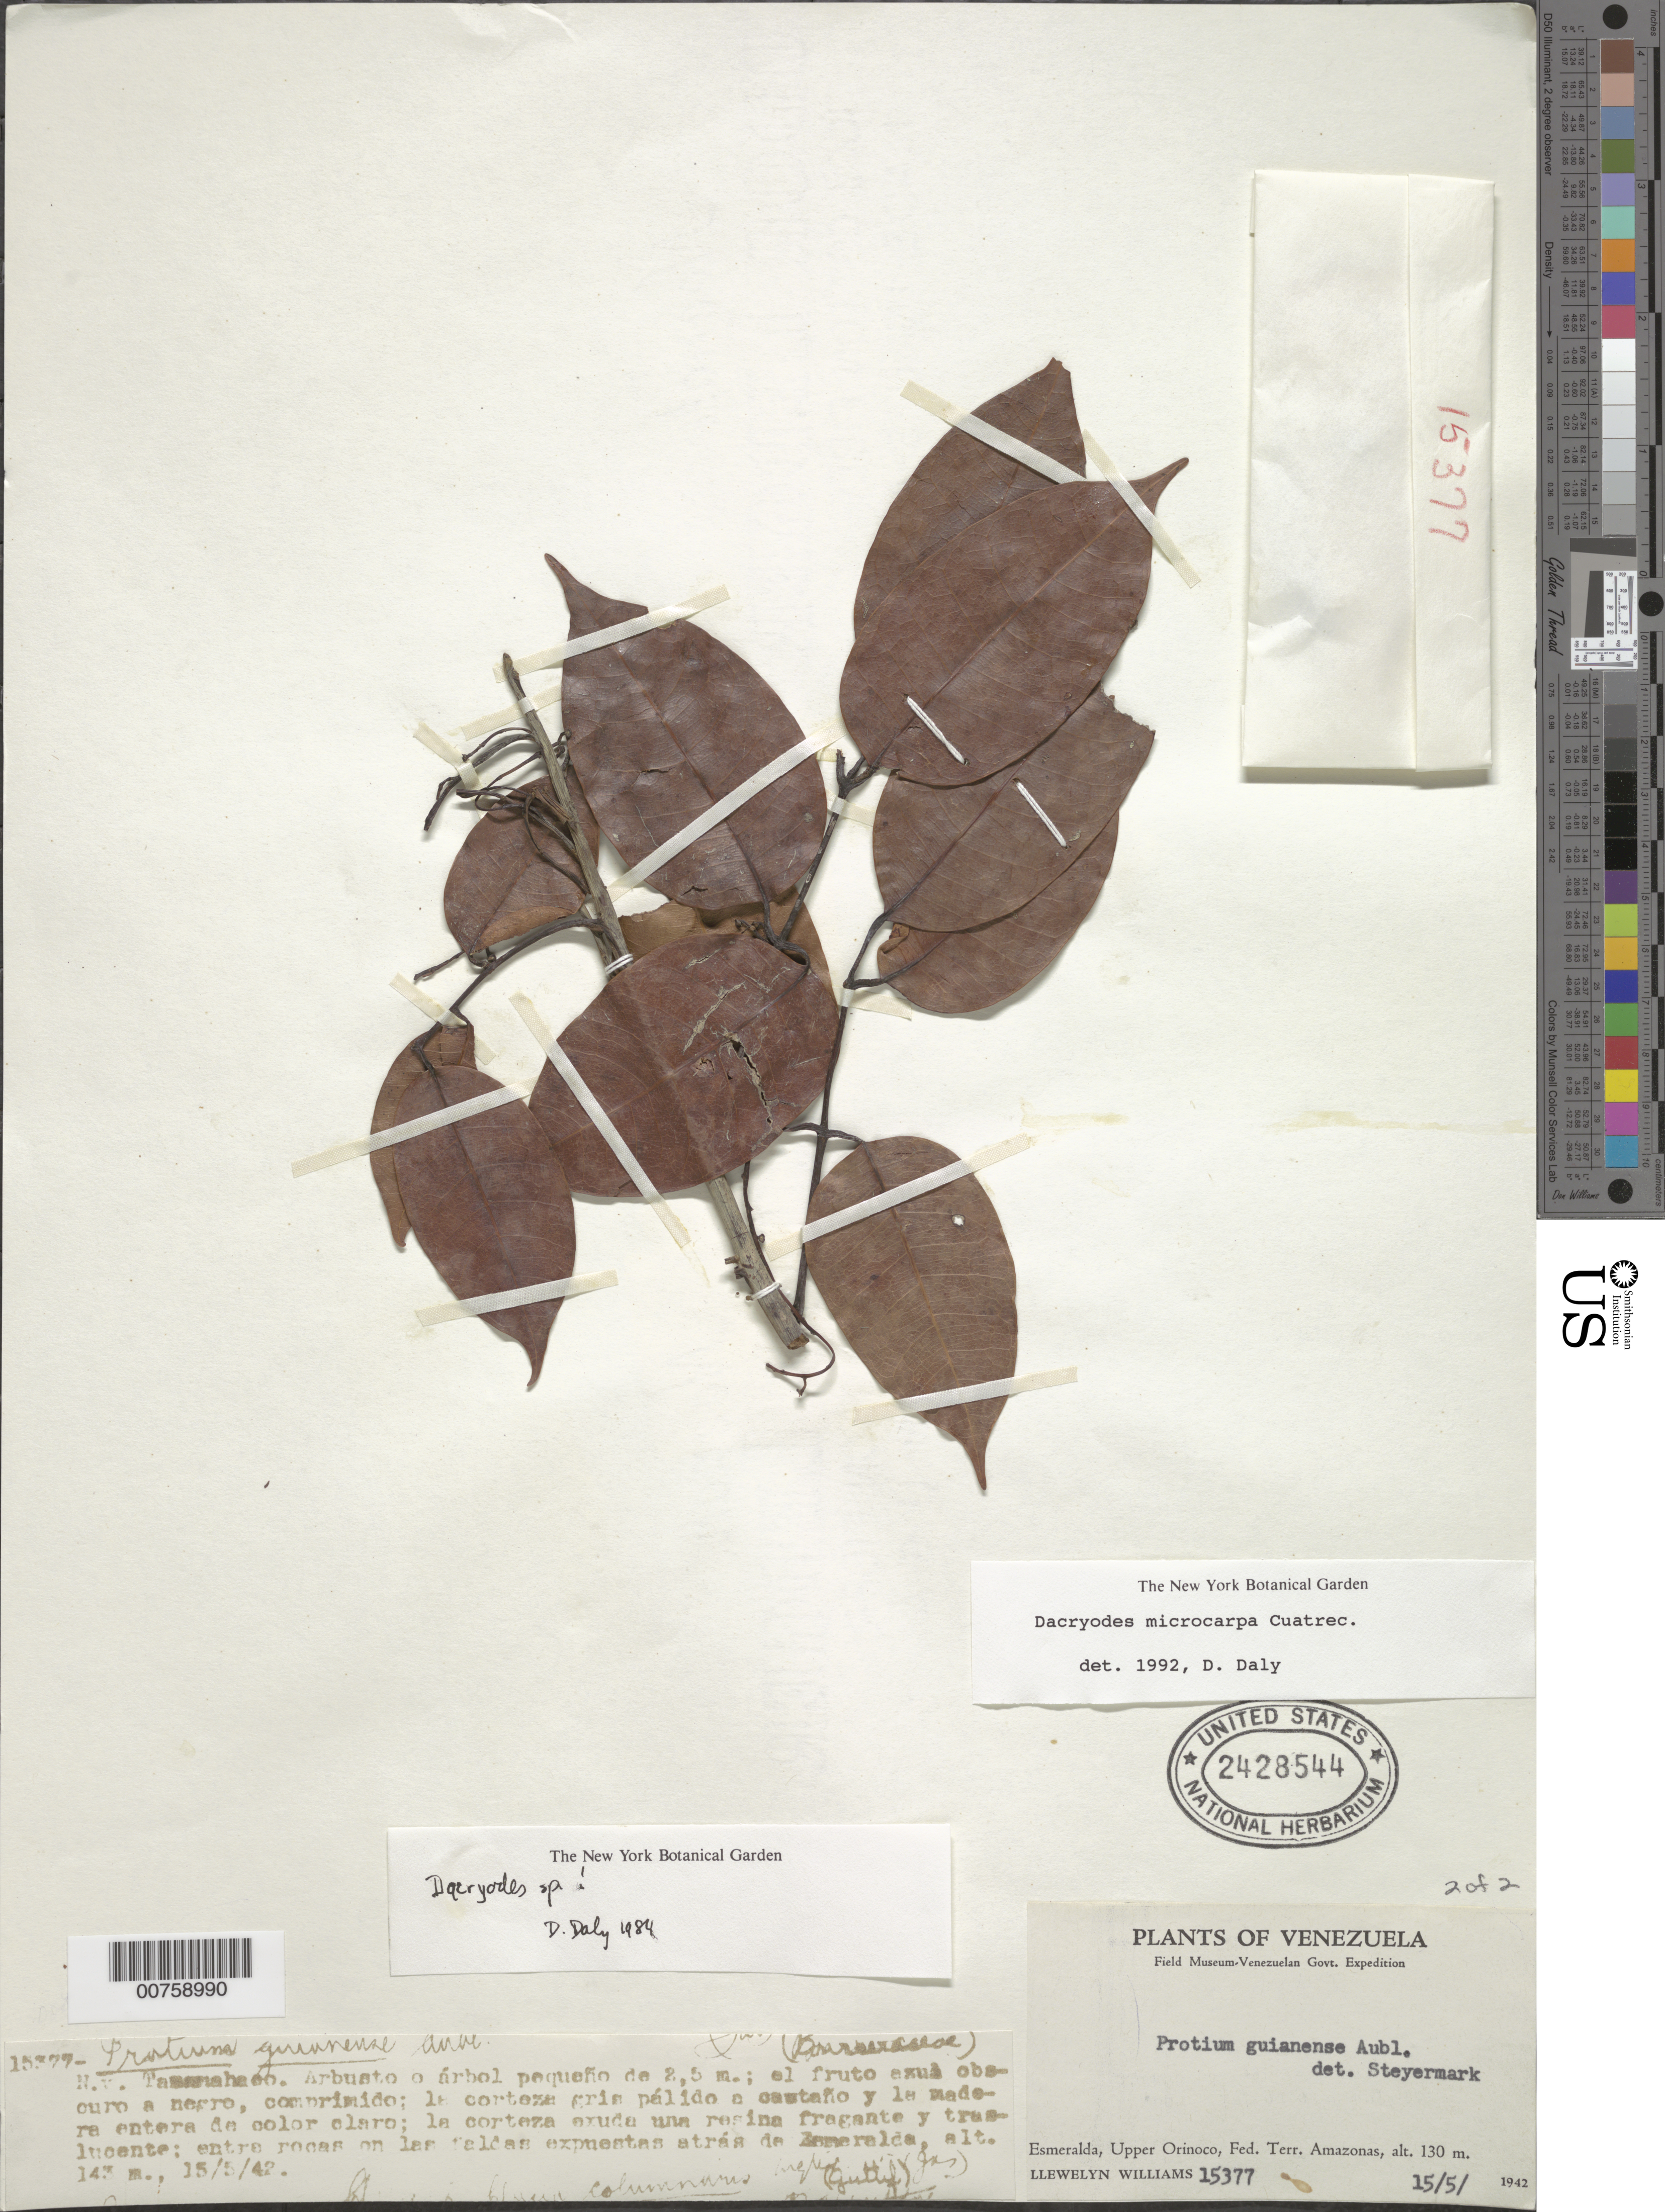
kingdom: Plantae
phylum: Tracheophyta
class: Magnoliopsida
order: Sapindales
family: Burseraceae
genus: Dacryodes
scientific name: Dacryodes microcarpa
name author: Cuatrec.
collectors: Ll. Williams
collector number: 15377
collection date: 1942-05-15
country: Venezuela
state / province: Amazonas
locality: Esmeralda, Upper Orinoco, Fed. Terr. Amazonas.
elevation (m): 130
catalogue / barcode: US 2428544